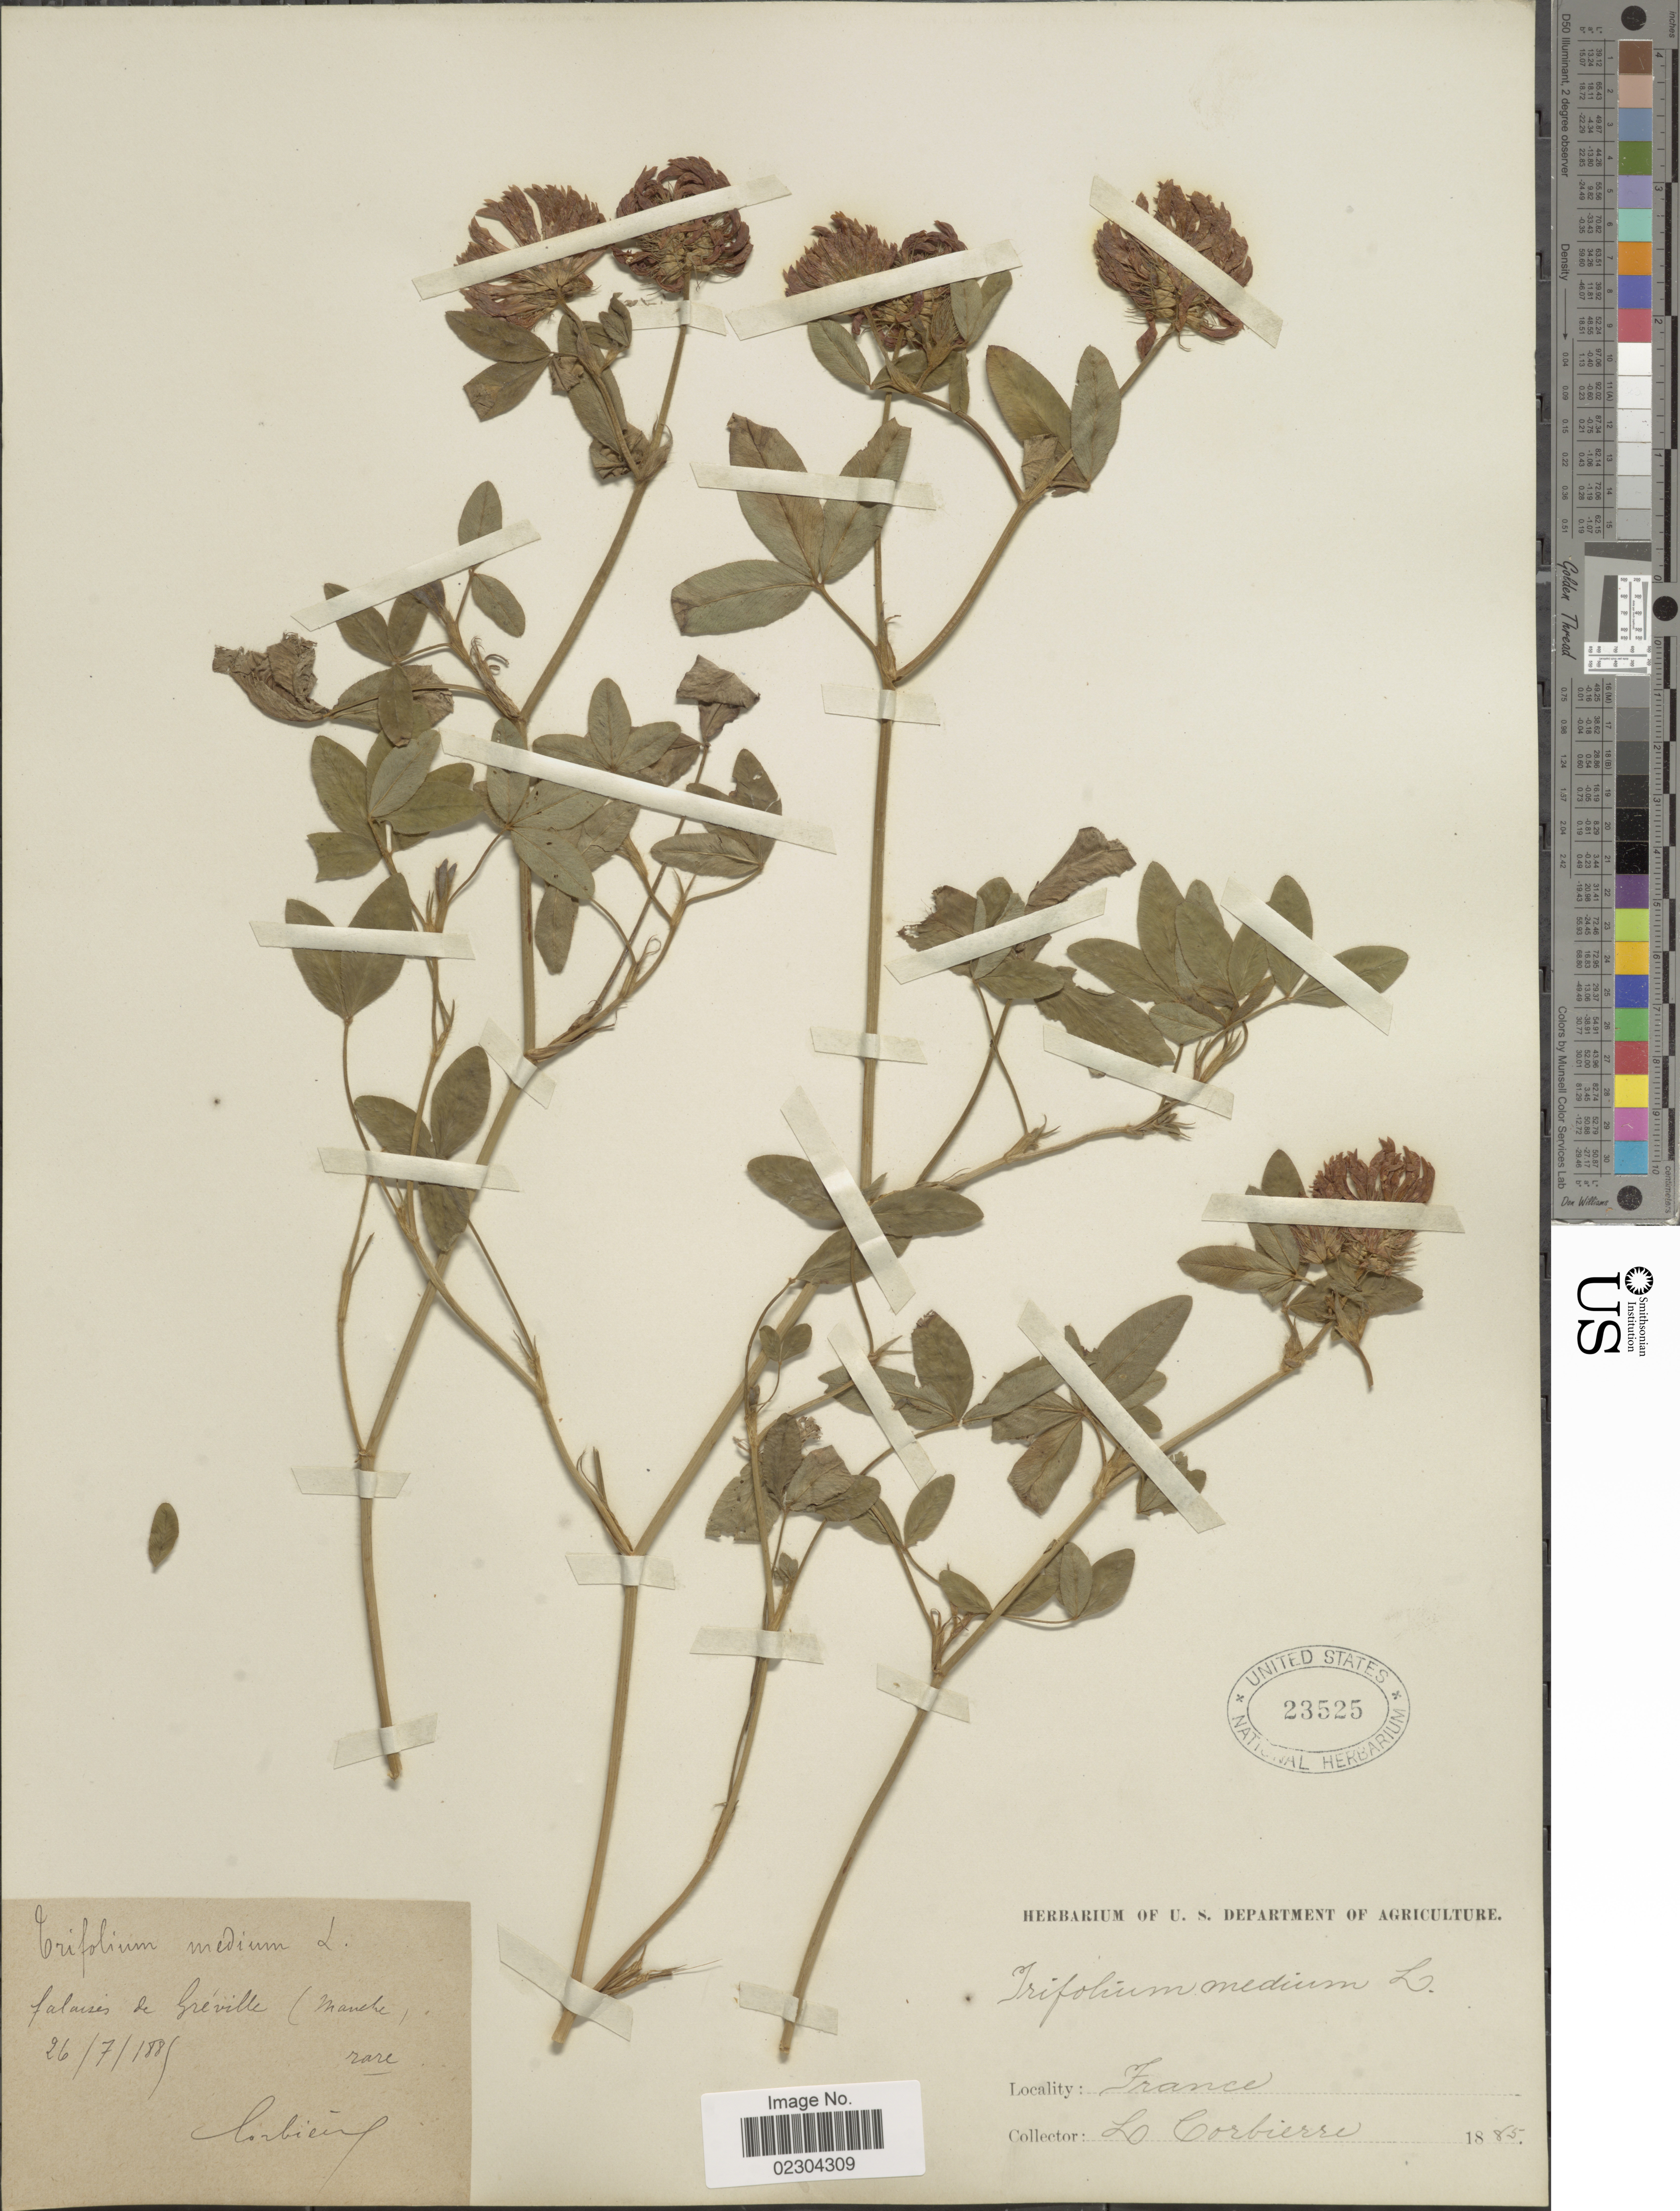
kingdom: Plantae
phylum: Tracheophyta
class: Magnoliopsida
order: Fabales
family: Fabaceae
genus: Trifolium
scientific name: Trifolium medium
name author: L.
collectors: L. Corbière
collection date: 1885-07-26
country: France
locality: Falaises de Greville (Manche) [interpreted]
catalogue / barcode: US 23525